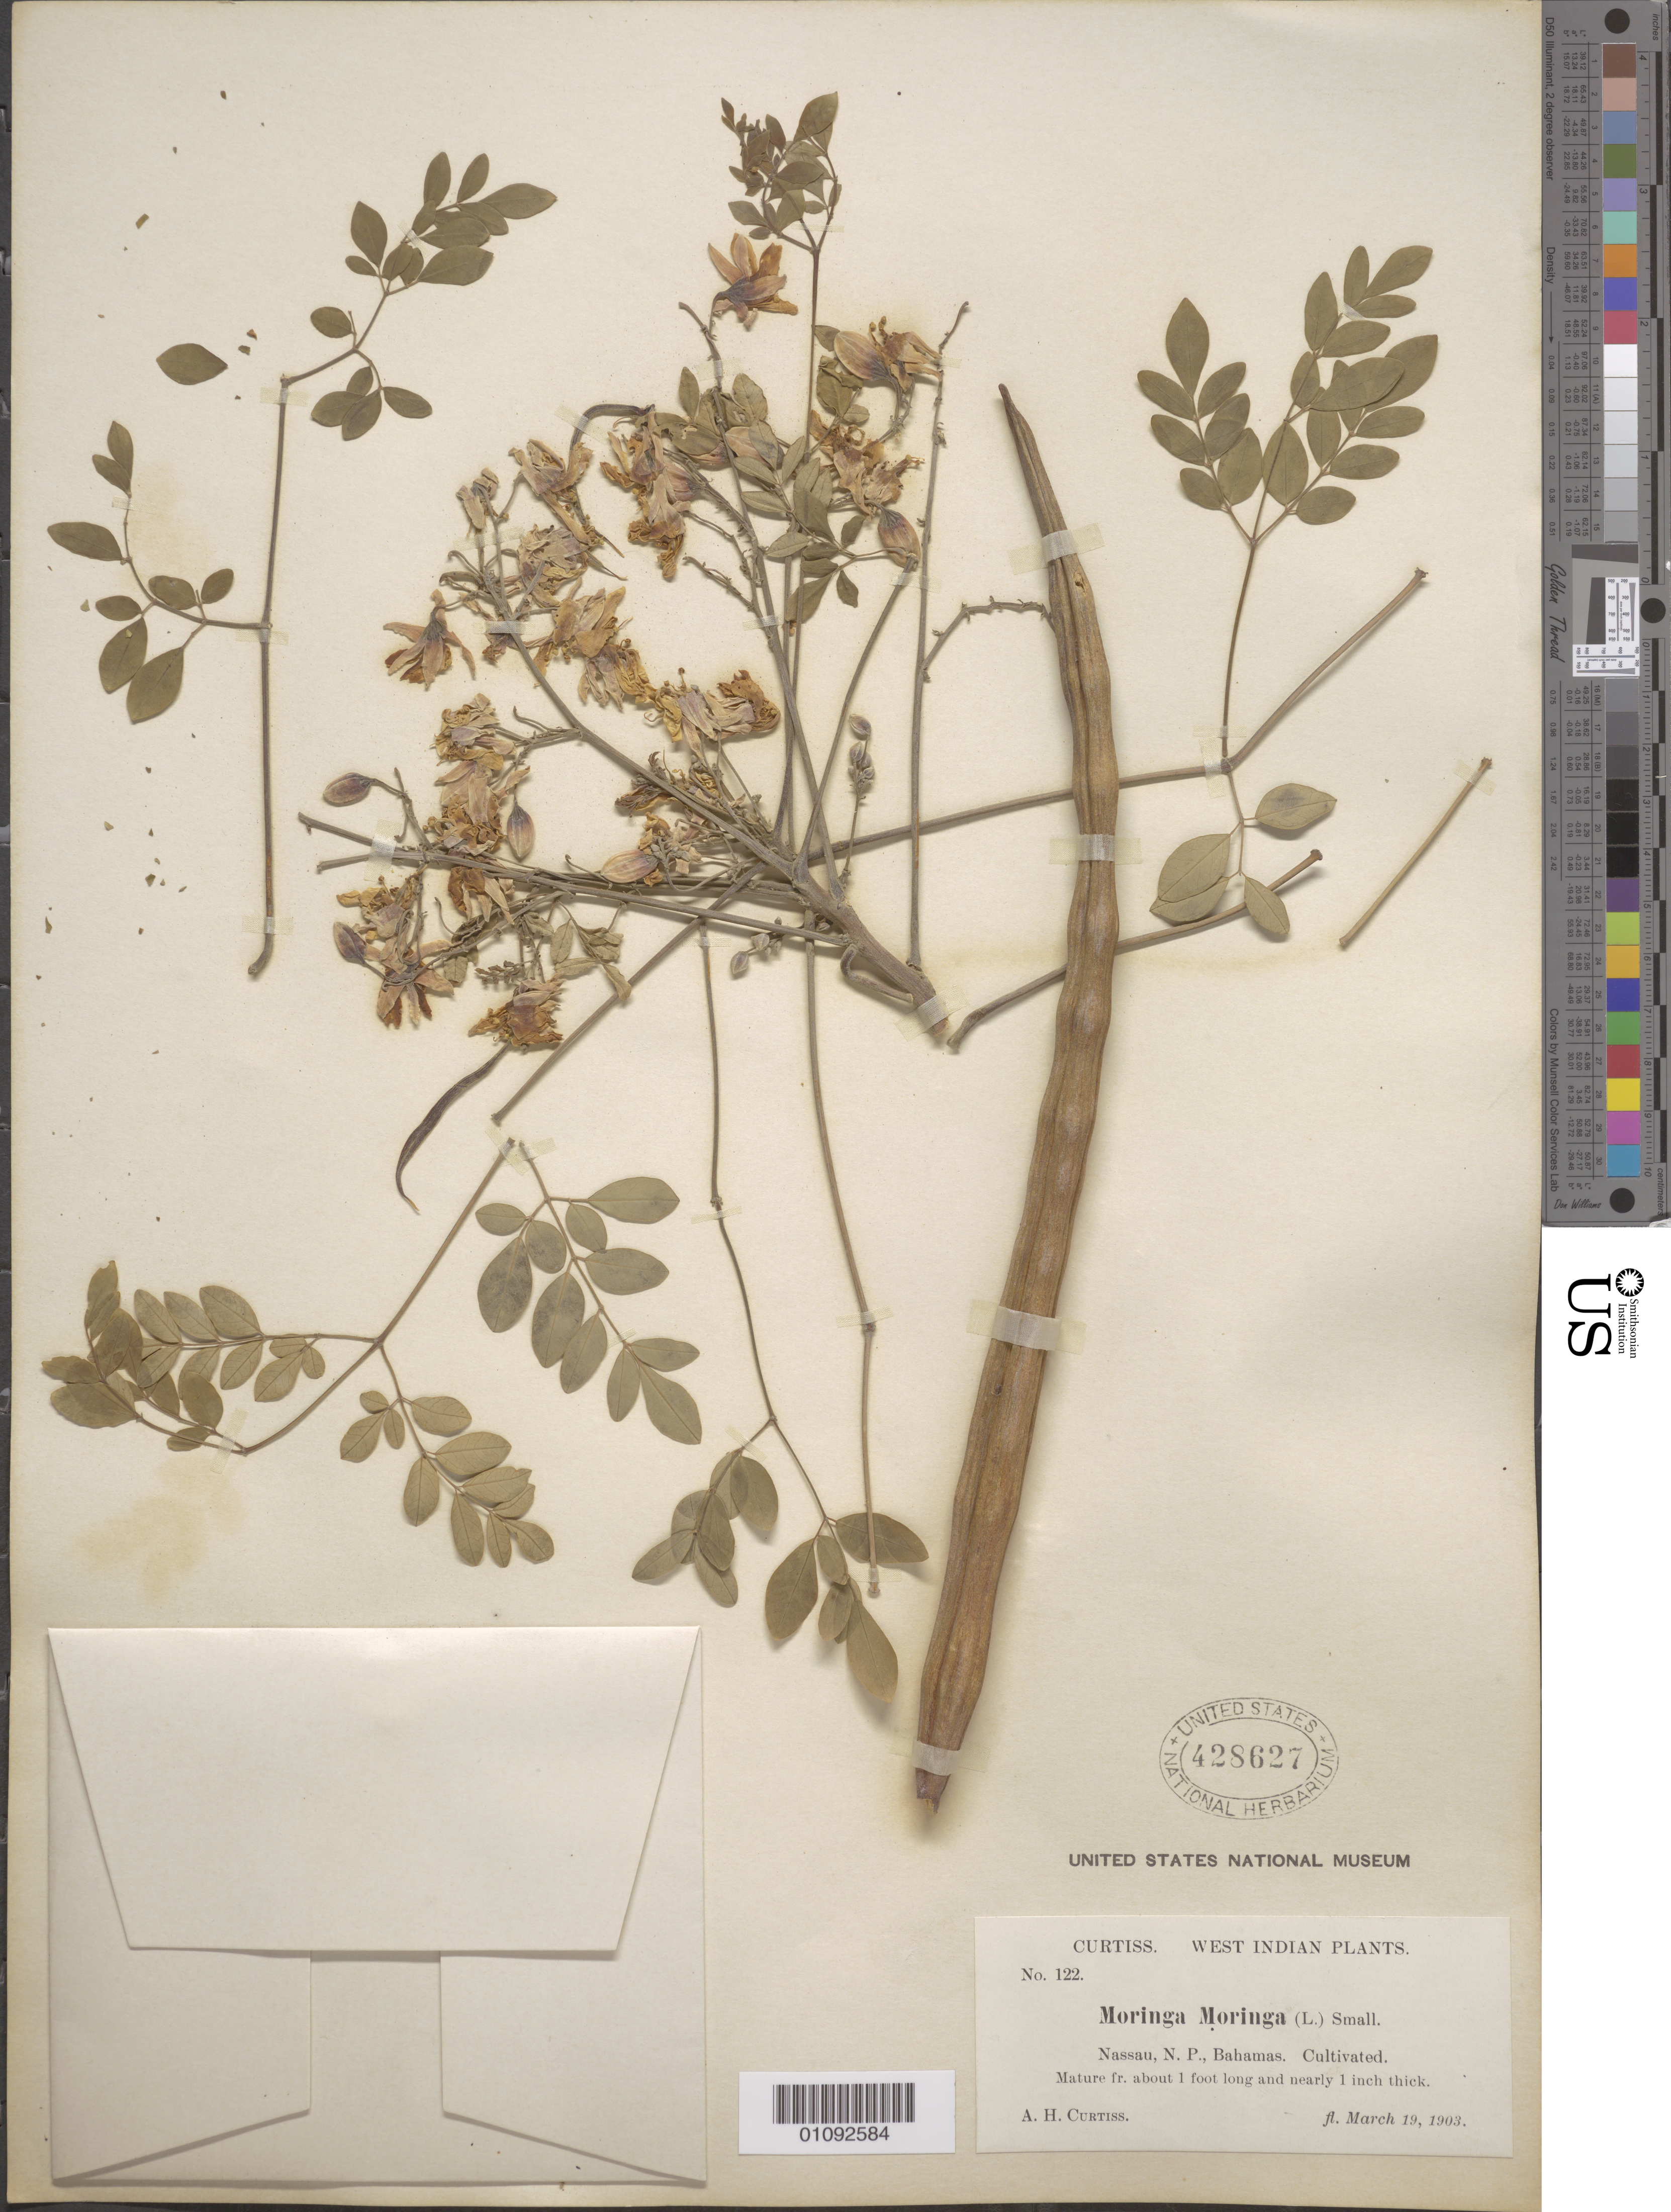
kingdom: Plantae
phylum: Tracheophyta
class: Magnoliopsida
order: Brassicales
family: Moringaceae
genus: Moringa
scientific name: Moringa oleifera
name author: Lam.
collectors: A. H. Curtiss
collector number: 122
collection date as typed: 19 Mar 1903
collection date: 1903-03-19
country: Bahamas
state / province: New Providence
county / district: Nassau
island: New Providence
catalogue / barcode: US 428627